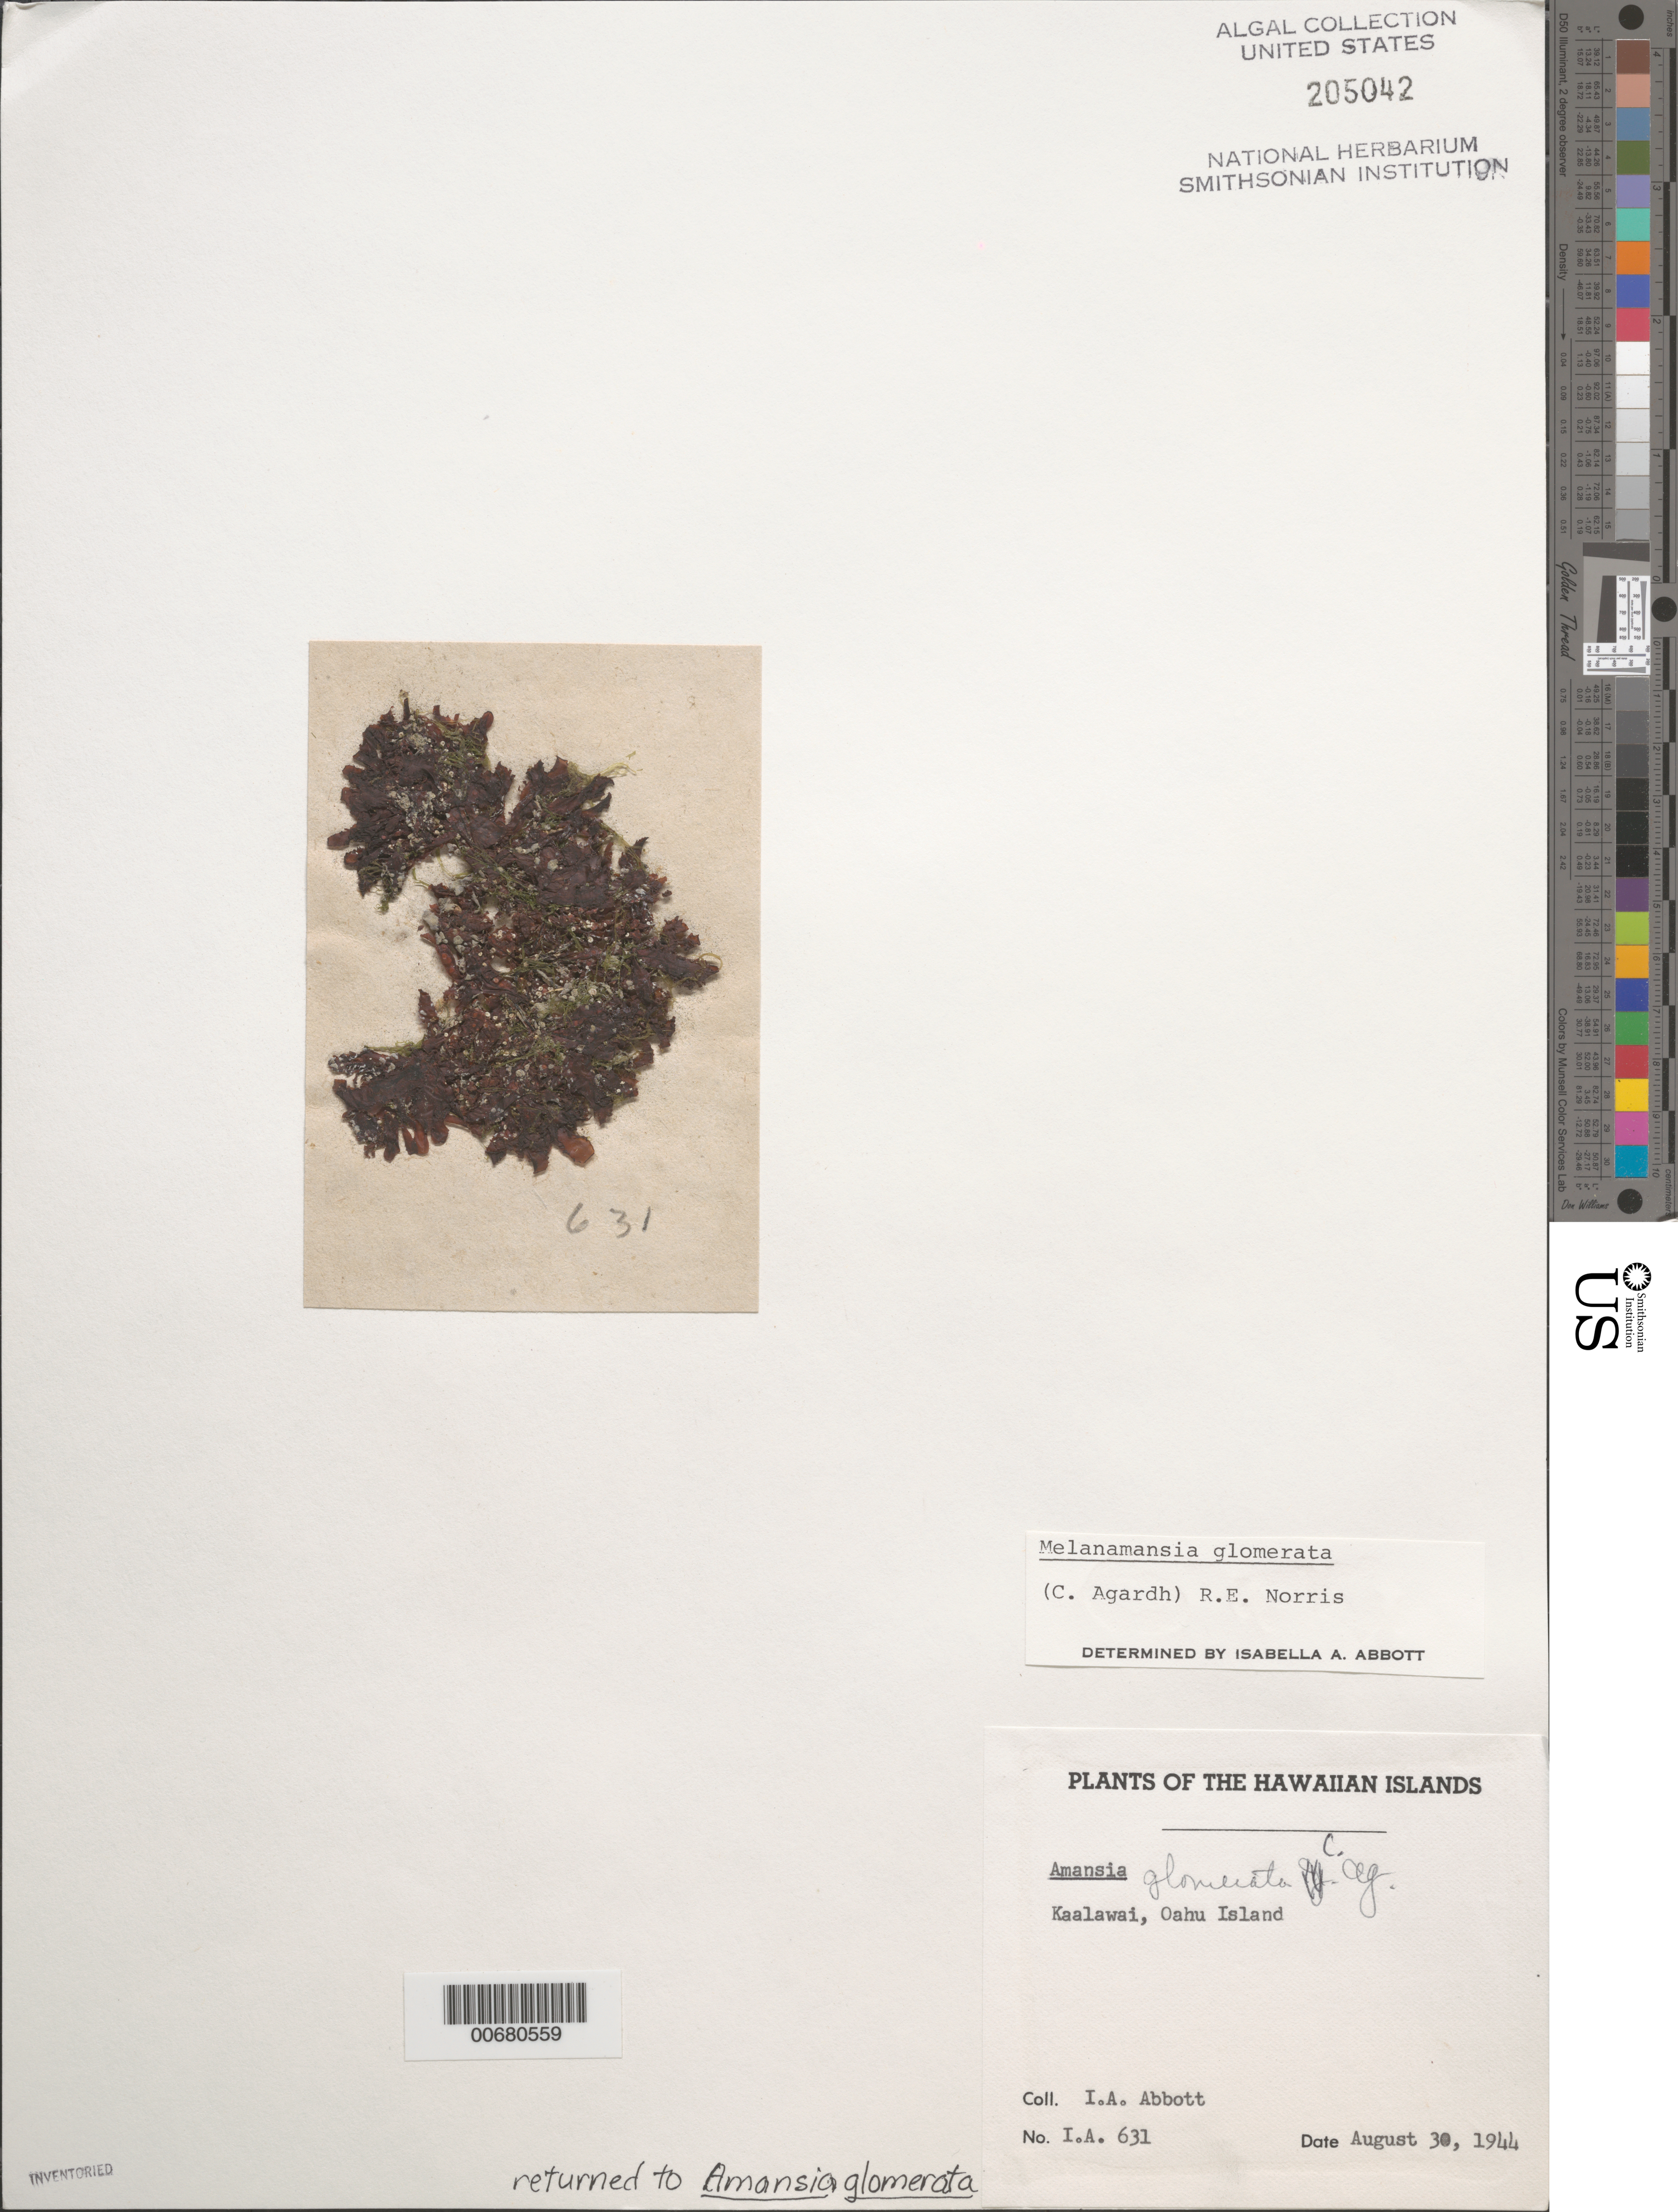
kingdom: Plantae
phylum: Rhodophyta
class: Florideophyceae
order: Ceramiales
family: Rhodomelaceae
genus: Amansia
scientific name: Amansia glomerata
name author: C. Agardh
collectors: I. A. Abbott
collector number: IAA 631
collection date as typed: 30 Aug 1944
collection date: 1944-08-30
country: United States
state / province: Hawaii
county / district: Honolulu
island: Oahu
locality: Kaalawai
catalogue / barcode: US 205042